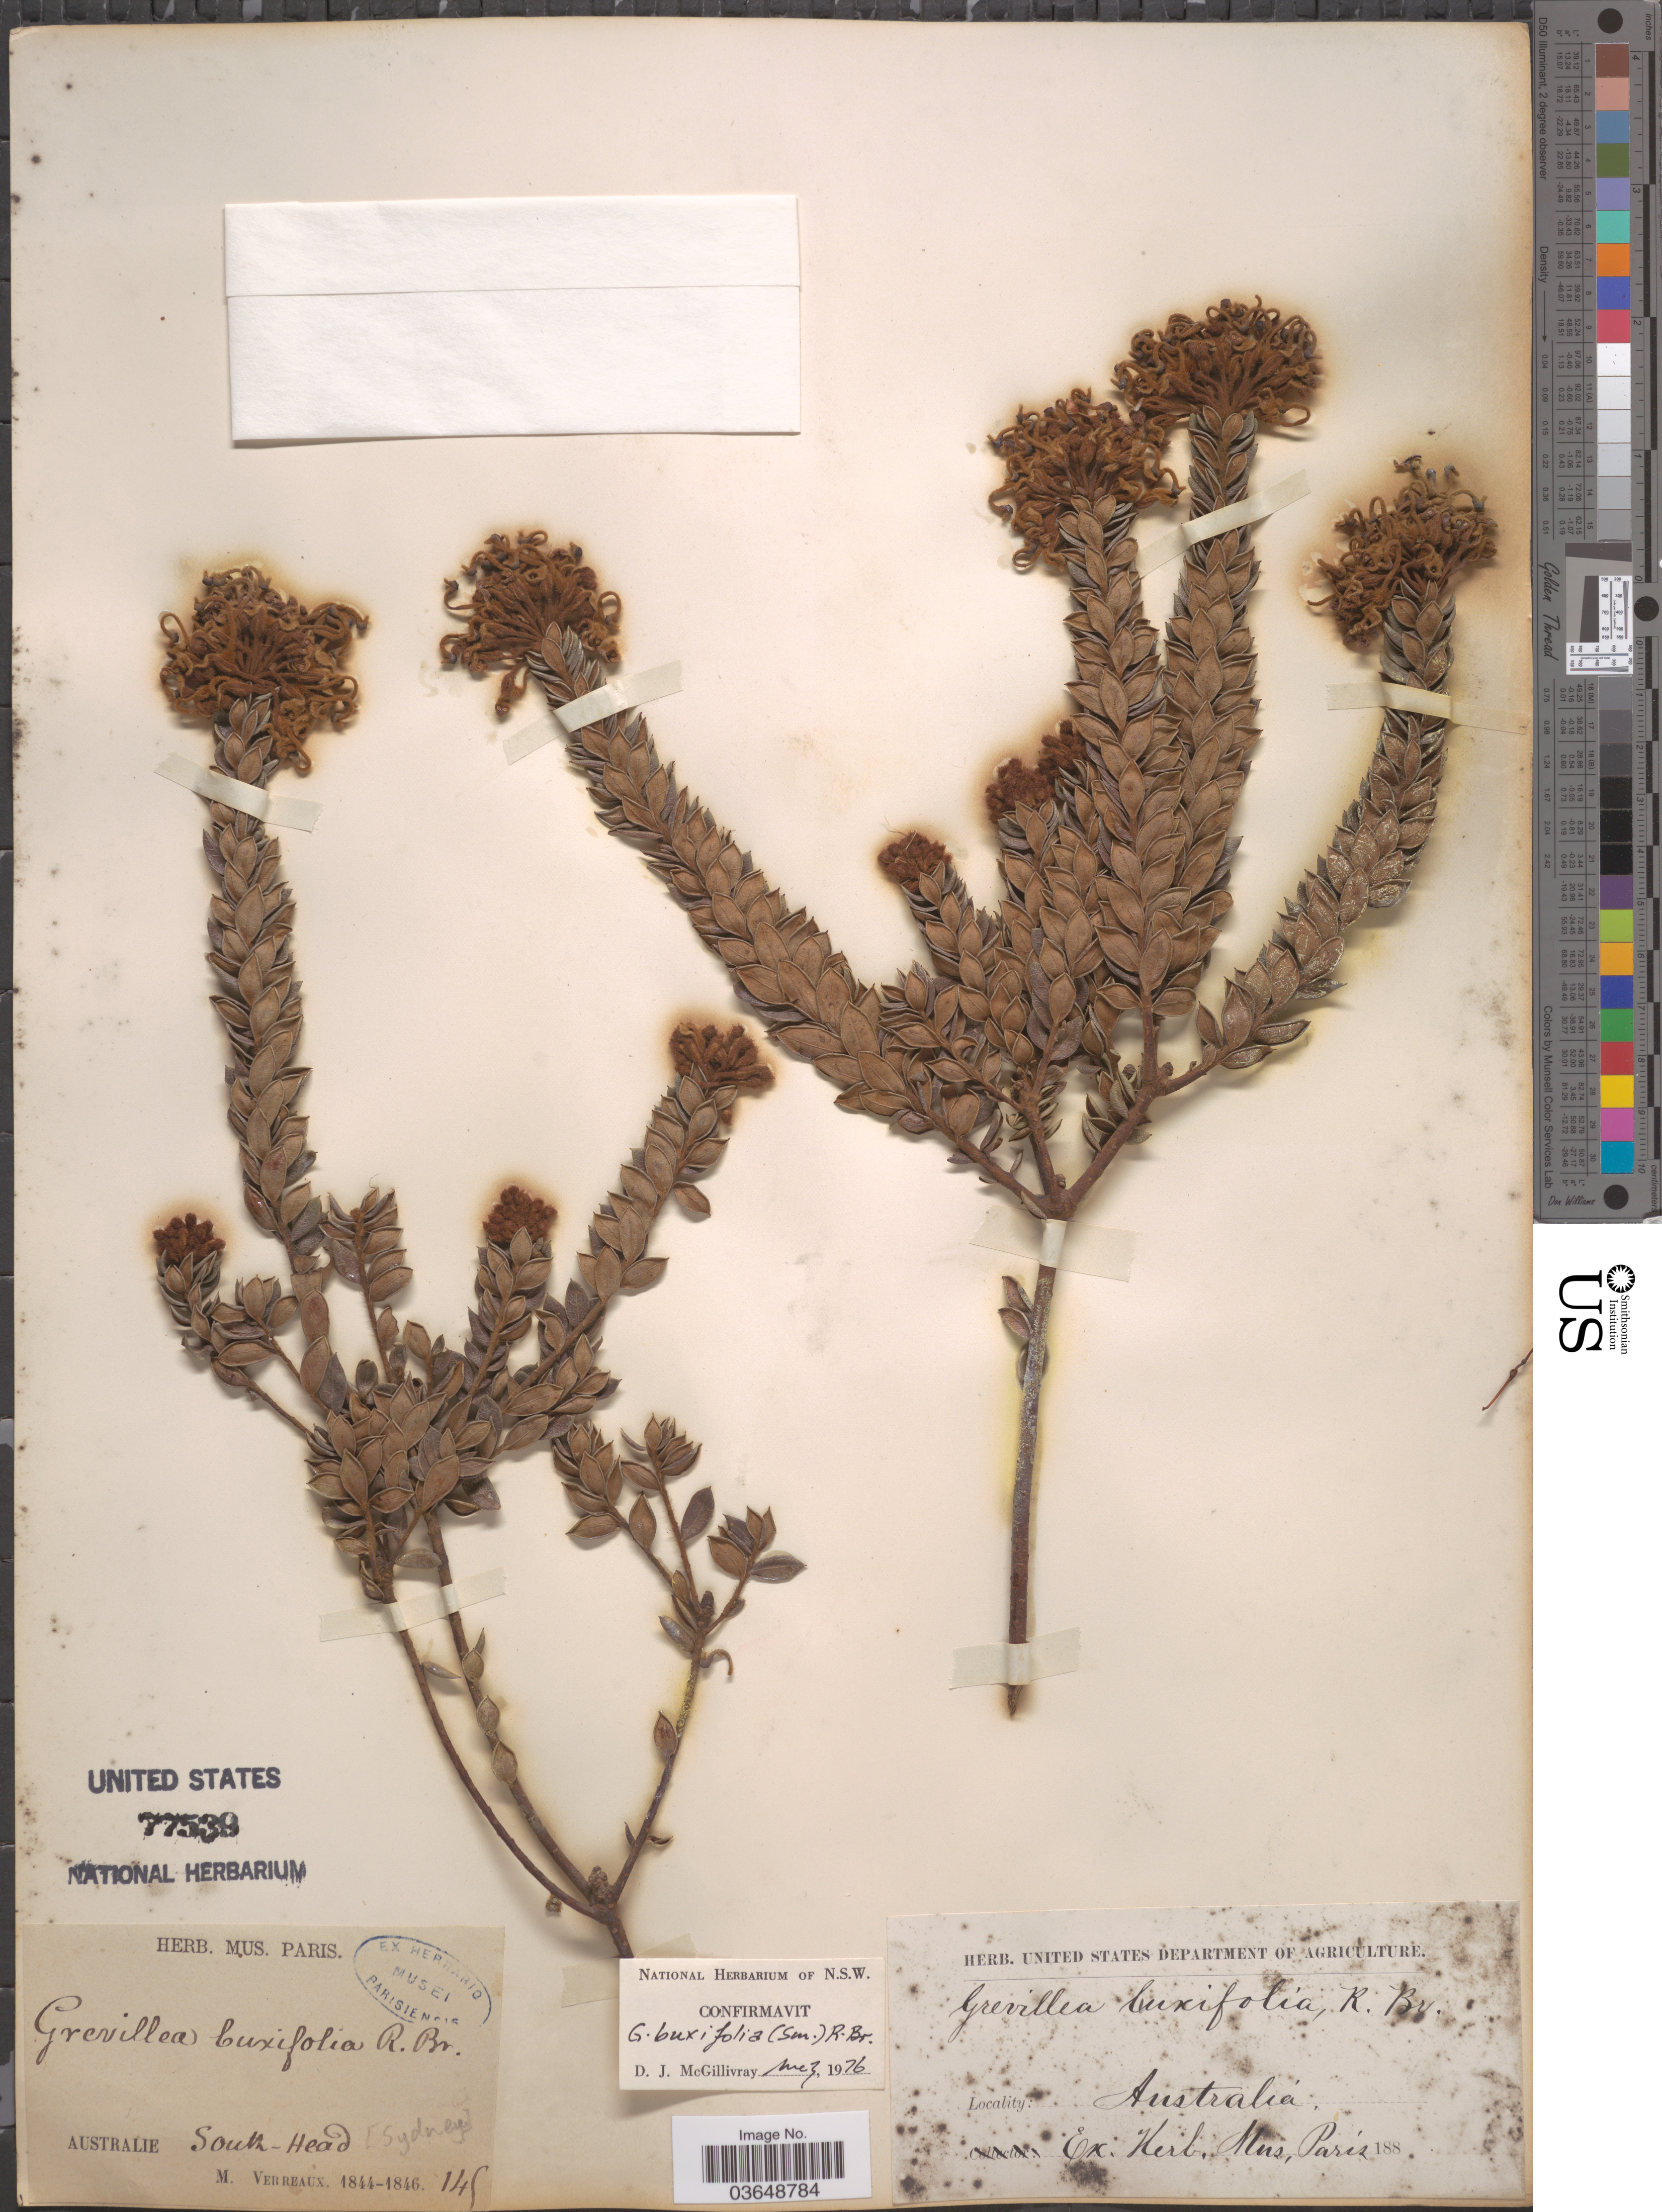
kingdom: Plantae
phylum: Tracheophyta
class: Magnoliopsida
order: Proteales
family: Proteaceae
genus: Grevillea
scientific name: Grevillea buxifolia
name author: R. Br.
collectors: M. Verreaux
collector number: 145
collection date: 1844/1846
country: Australia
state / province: New South Wales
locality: South-Head [Sydney].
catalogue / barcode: US 77539